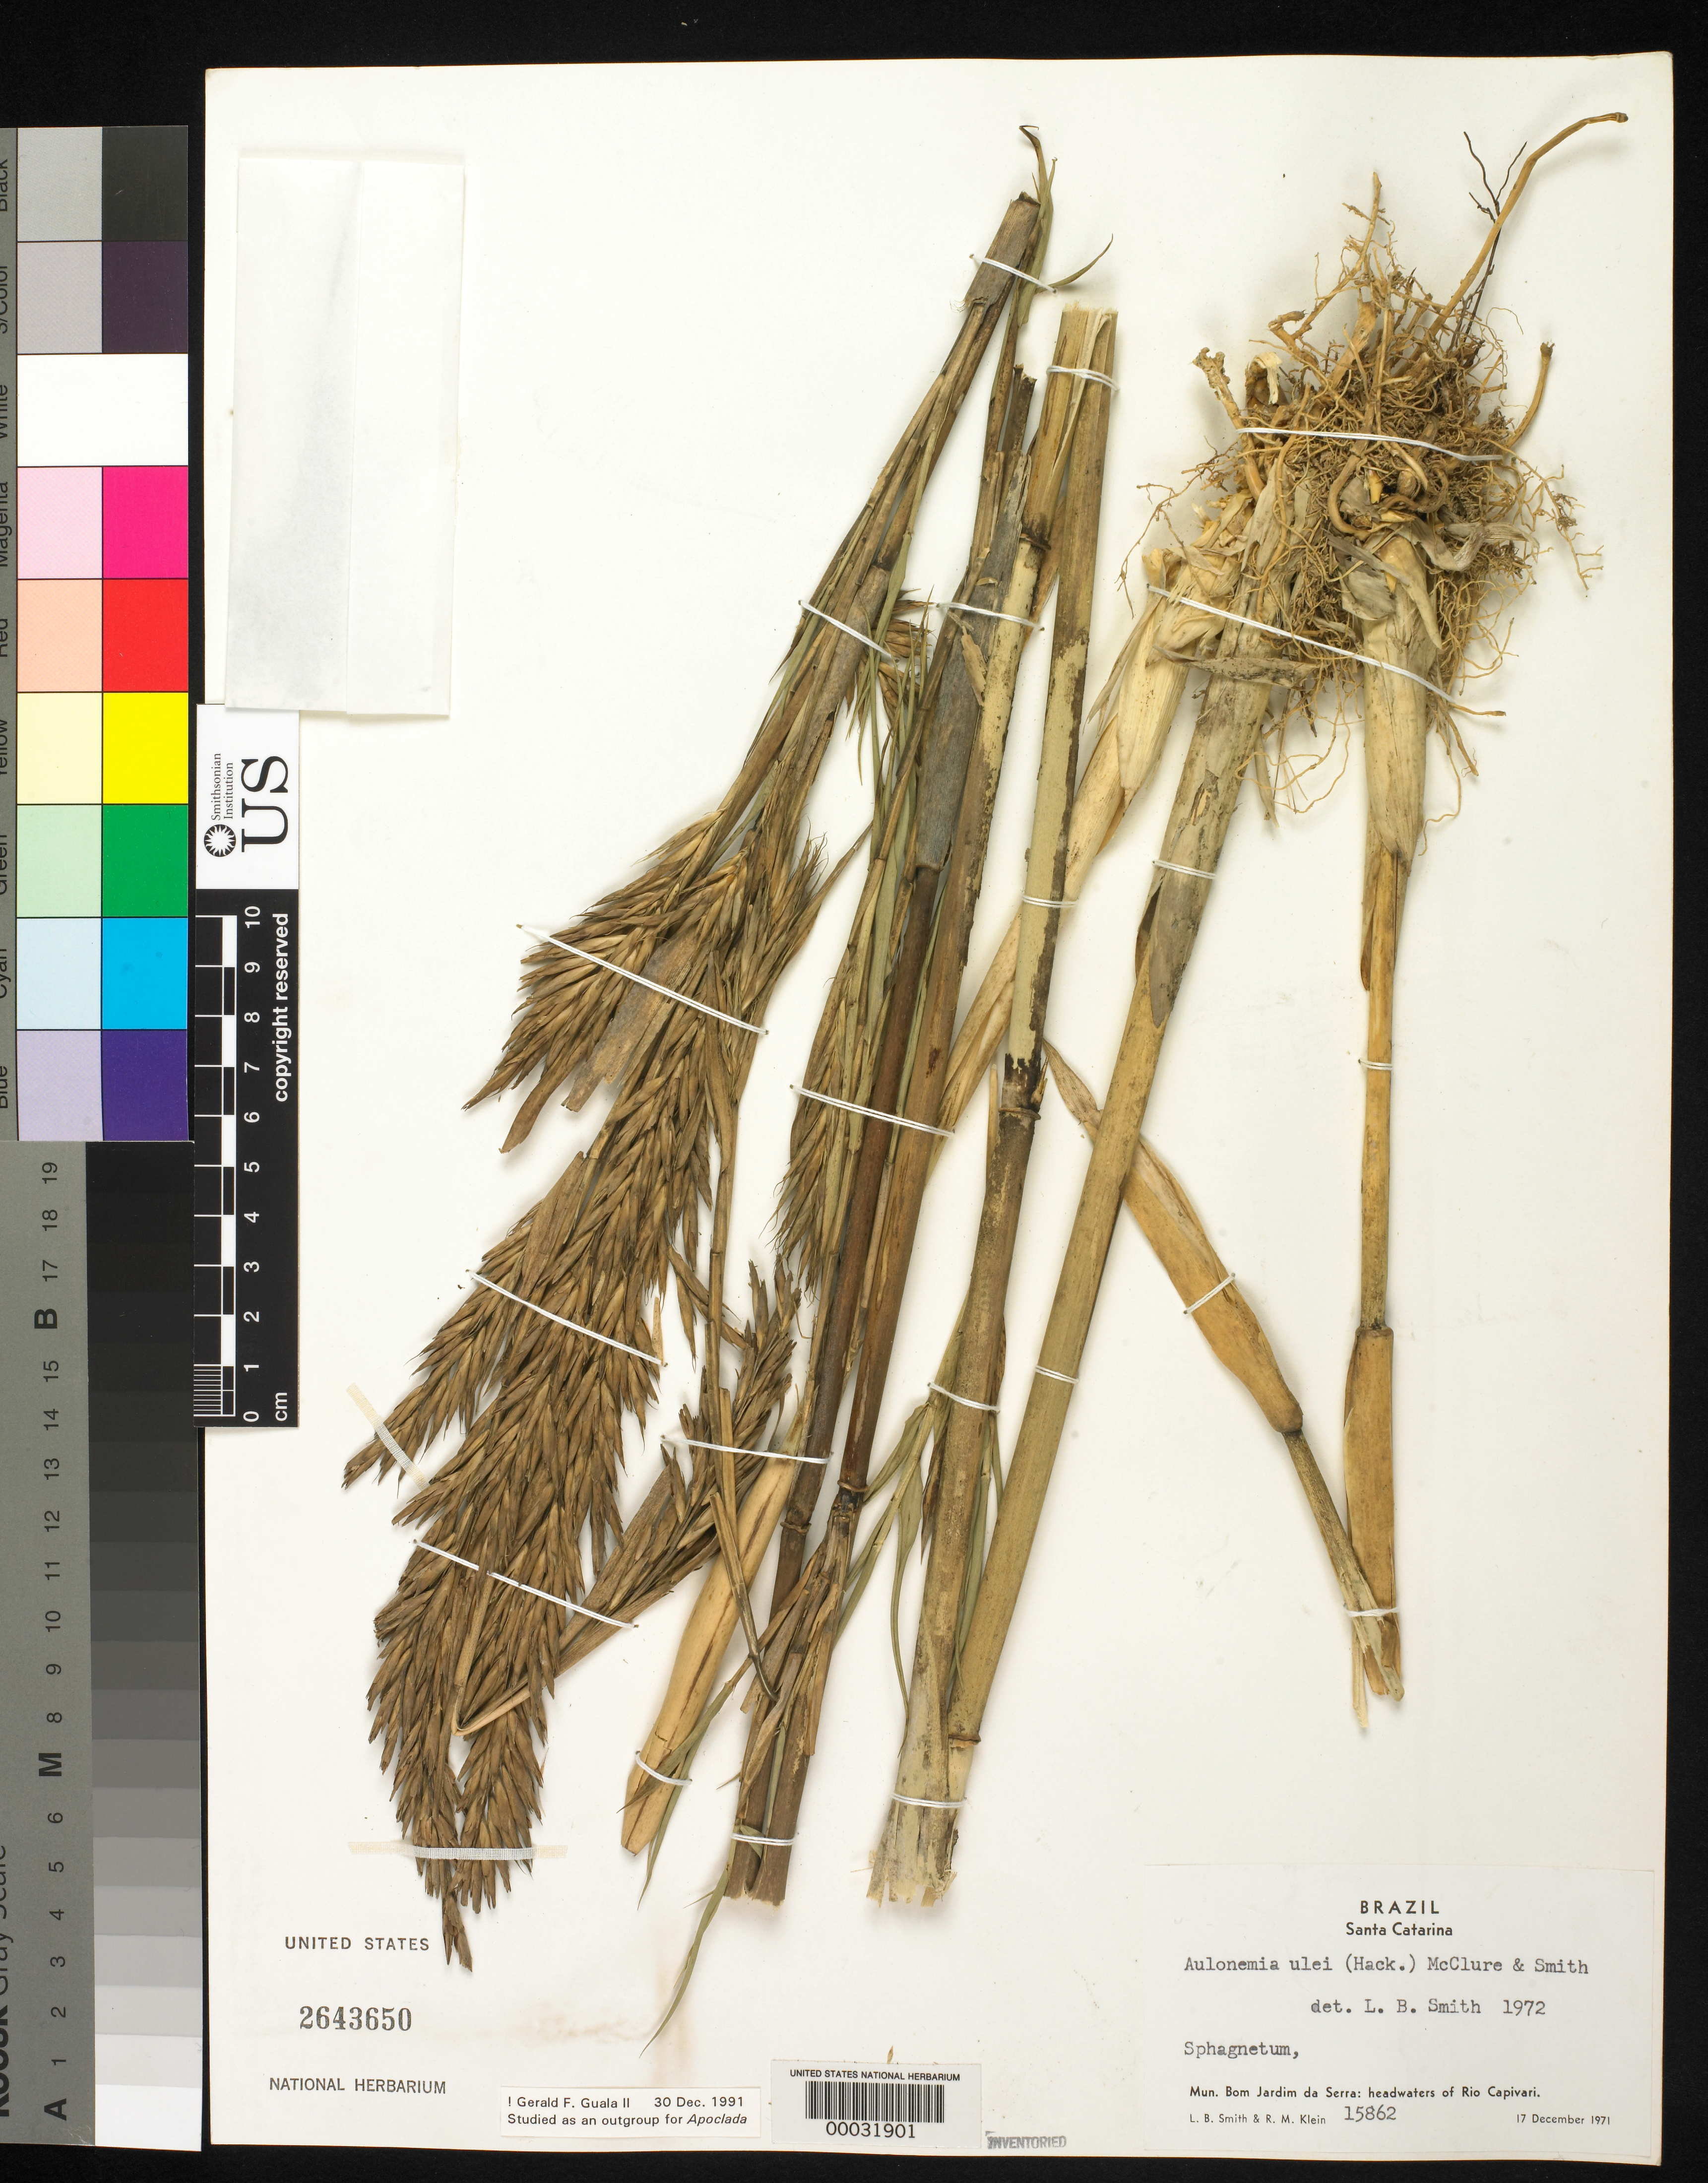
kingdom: Plantae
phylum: Tracheophyta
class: Liliopsida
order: Poales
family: Poaceae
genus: Cambajuva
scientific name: Cambajuva ulei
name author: (Hack.) P.L. Viana & et al.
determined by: Judziewicz, E. J.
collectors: L. Smith & R. M. Klein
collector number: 15862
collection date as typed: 17 Dec 1971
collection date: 1971-12-17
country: Brazil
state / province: Santa Catarina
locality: Rio capivari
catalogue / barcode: US 2643650